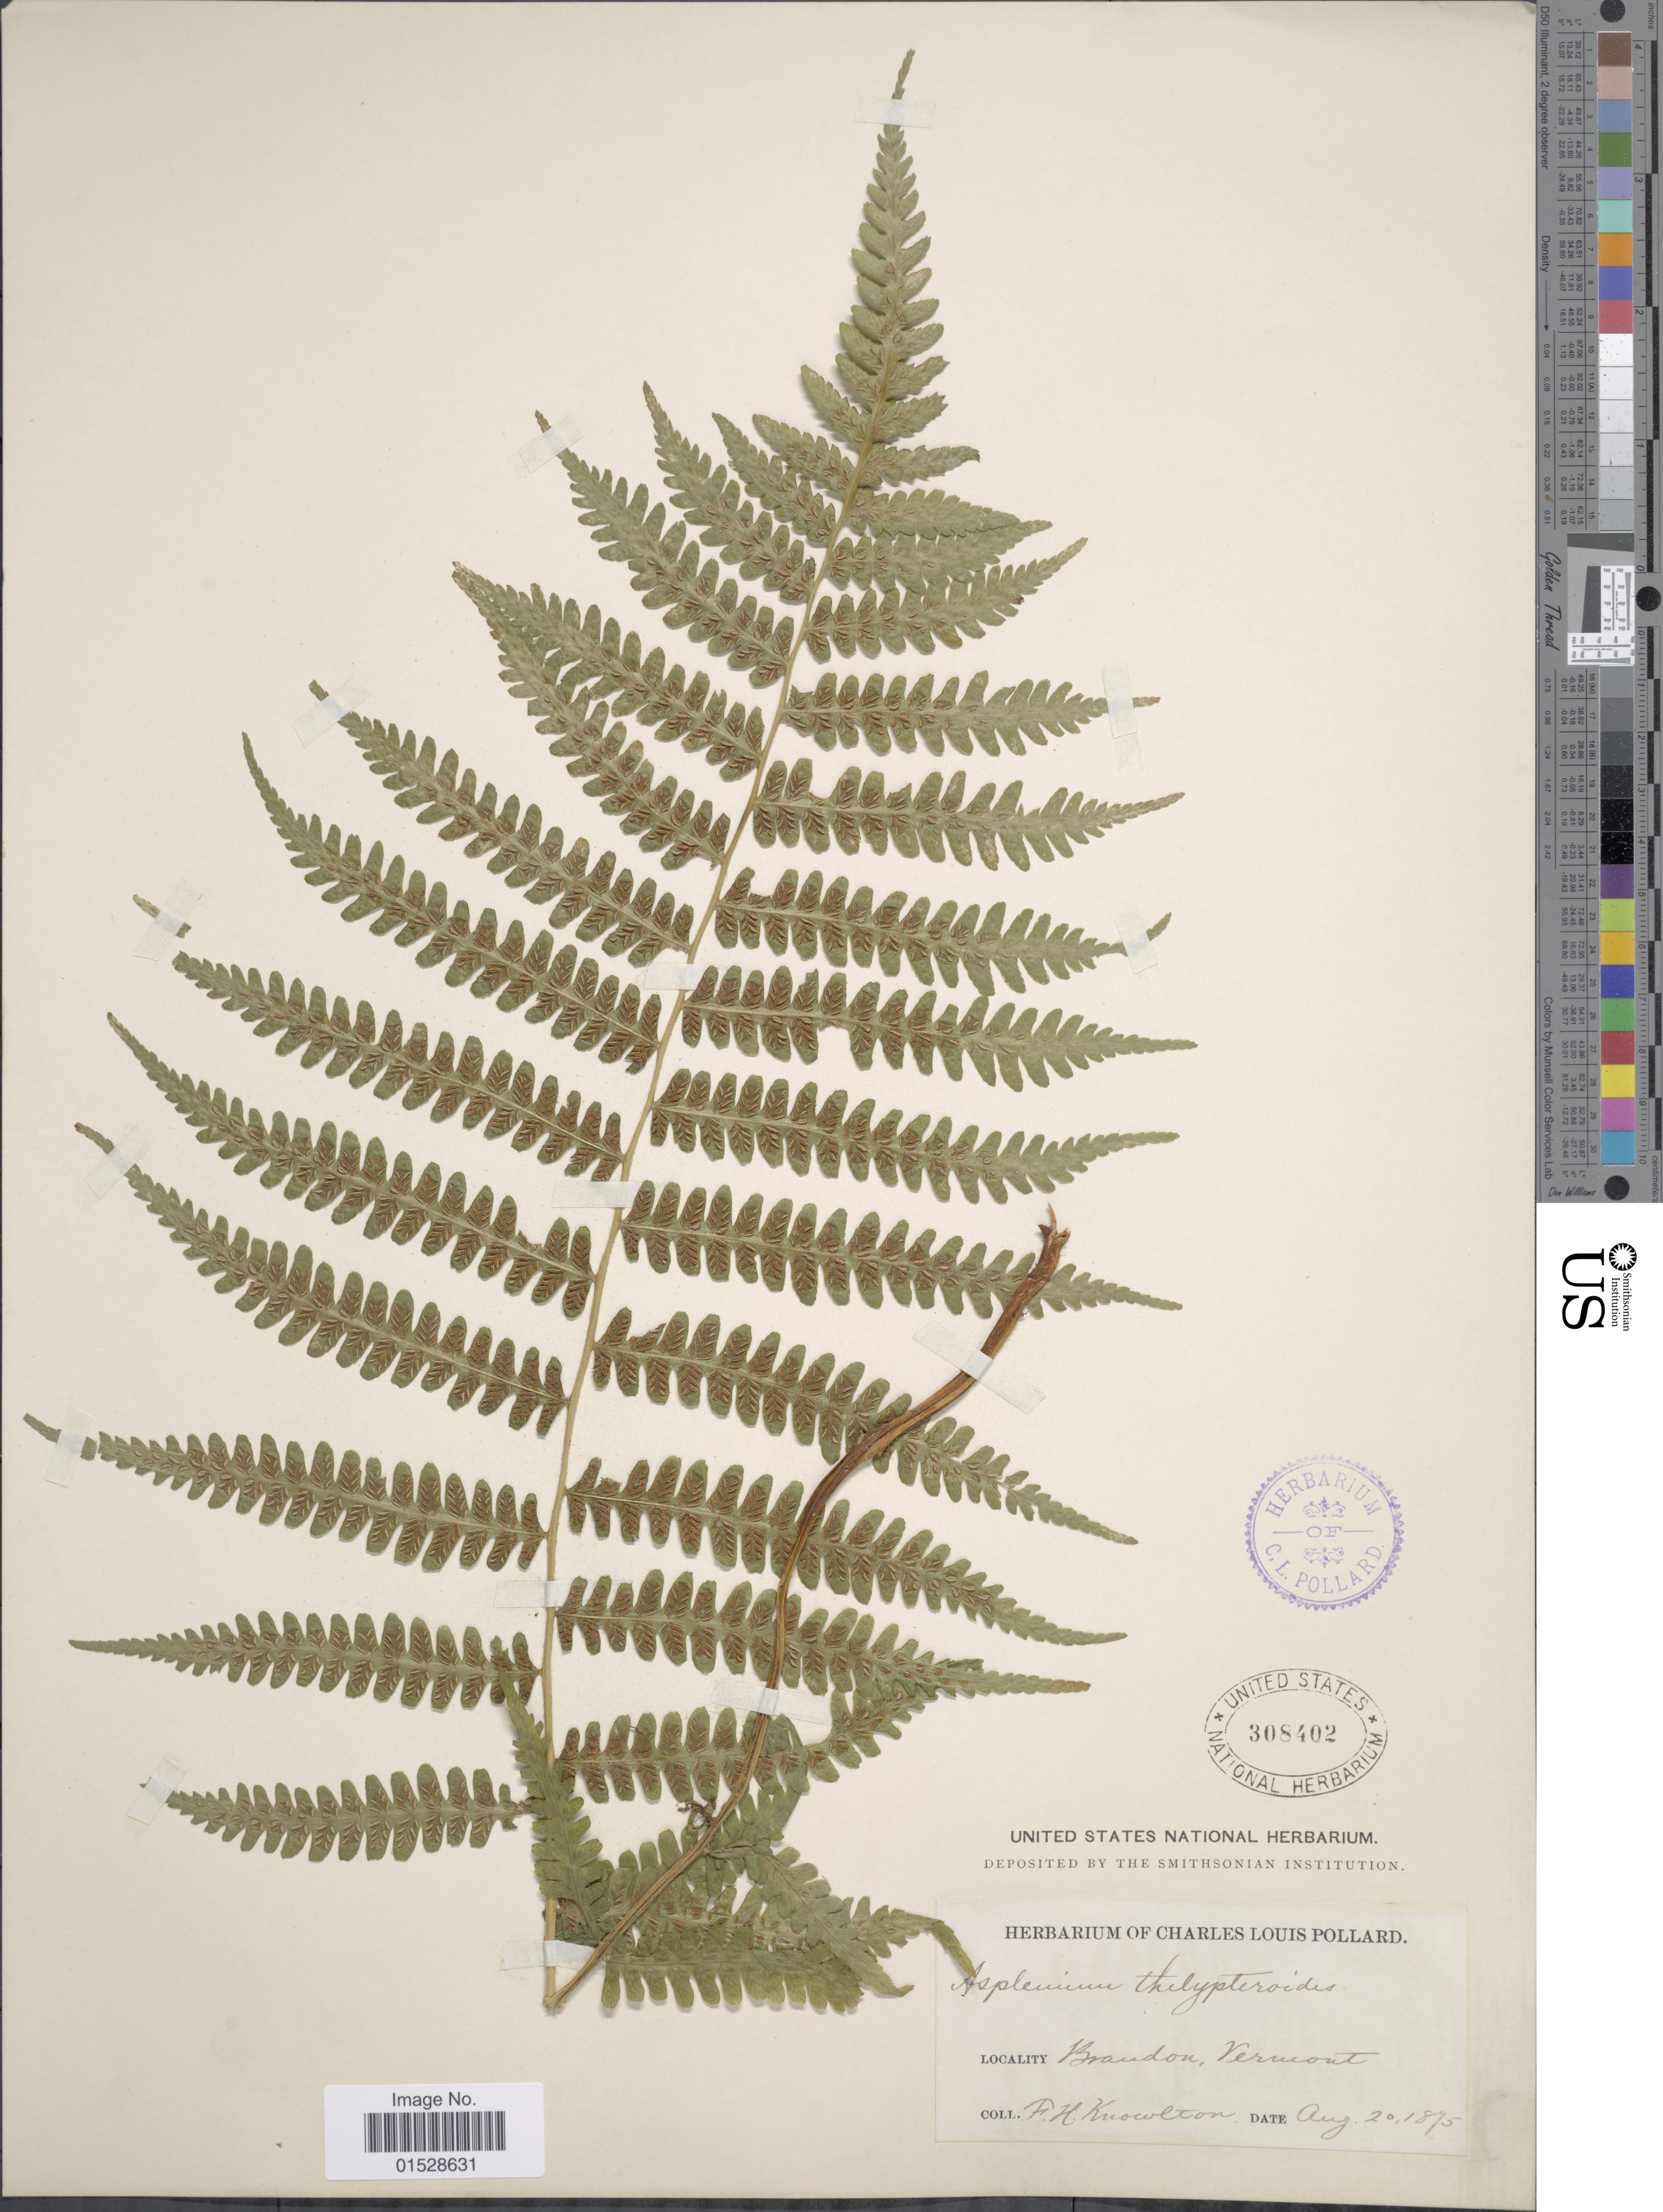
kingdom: Plantae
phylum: Tracheophyta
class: Polypodiopsida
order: Polypodiales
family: Athyriaceae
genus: Deparia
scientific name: Deparia acrostichoides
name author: (Sw.) M. Kato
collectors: F. H. Knowlton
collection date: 1875-08-20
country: United States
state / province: Vermont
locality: Brandon, Vermont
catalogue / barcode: US 308402